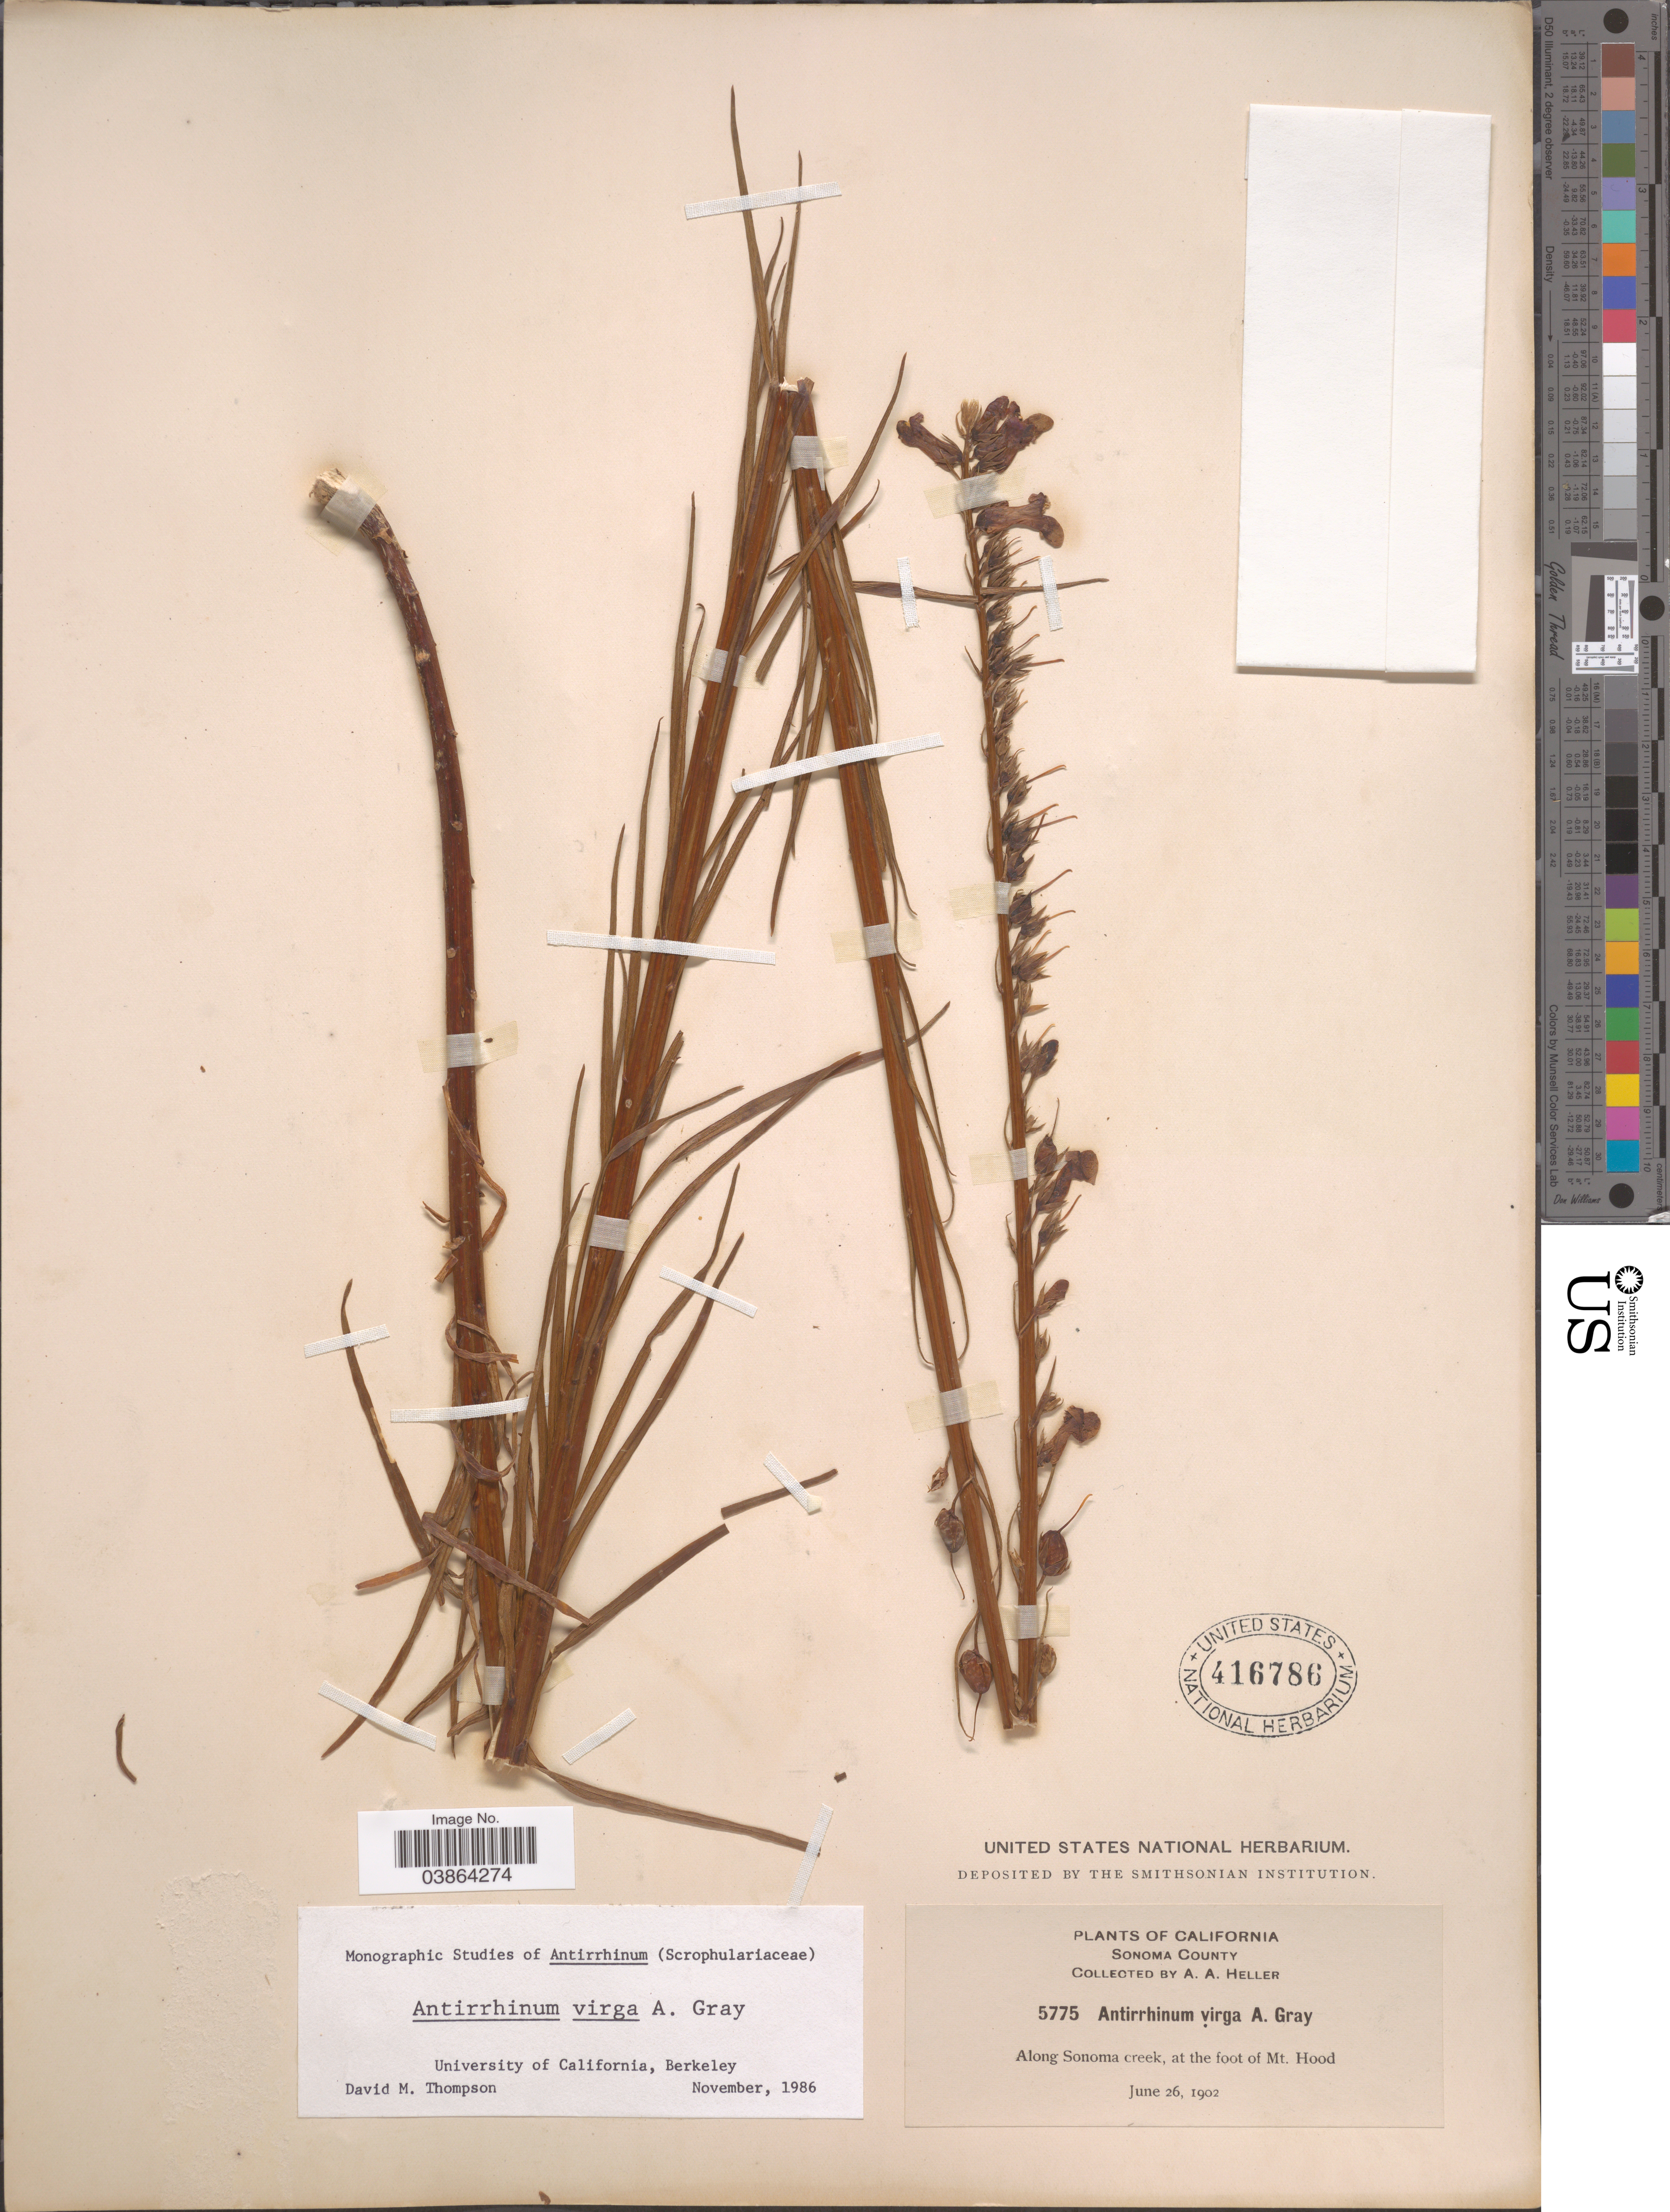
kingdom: Plantae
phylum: Tracheophyta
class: Magnoliopsida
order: Lamiales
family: Plantaginaceae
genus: Sairocarpus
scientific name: Sairocarpus virga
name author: (A. Gray) D.A. Sutton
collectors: A. A. Heller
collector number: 5775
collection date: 1902-06-26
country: United States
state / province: California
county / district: Sonoma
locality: Sonoma County. Along Sonoma creek, at the foot of Mt. Hood.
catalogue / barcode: US 416786